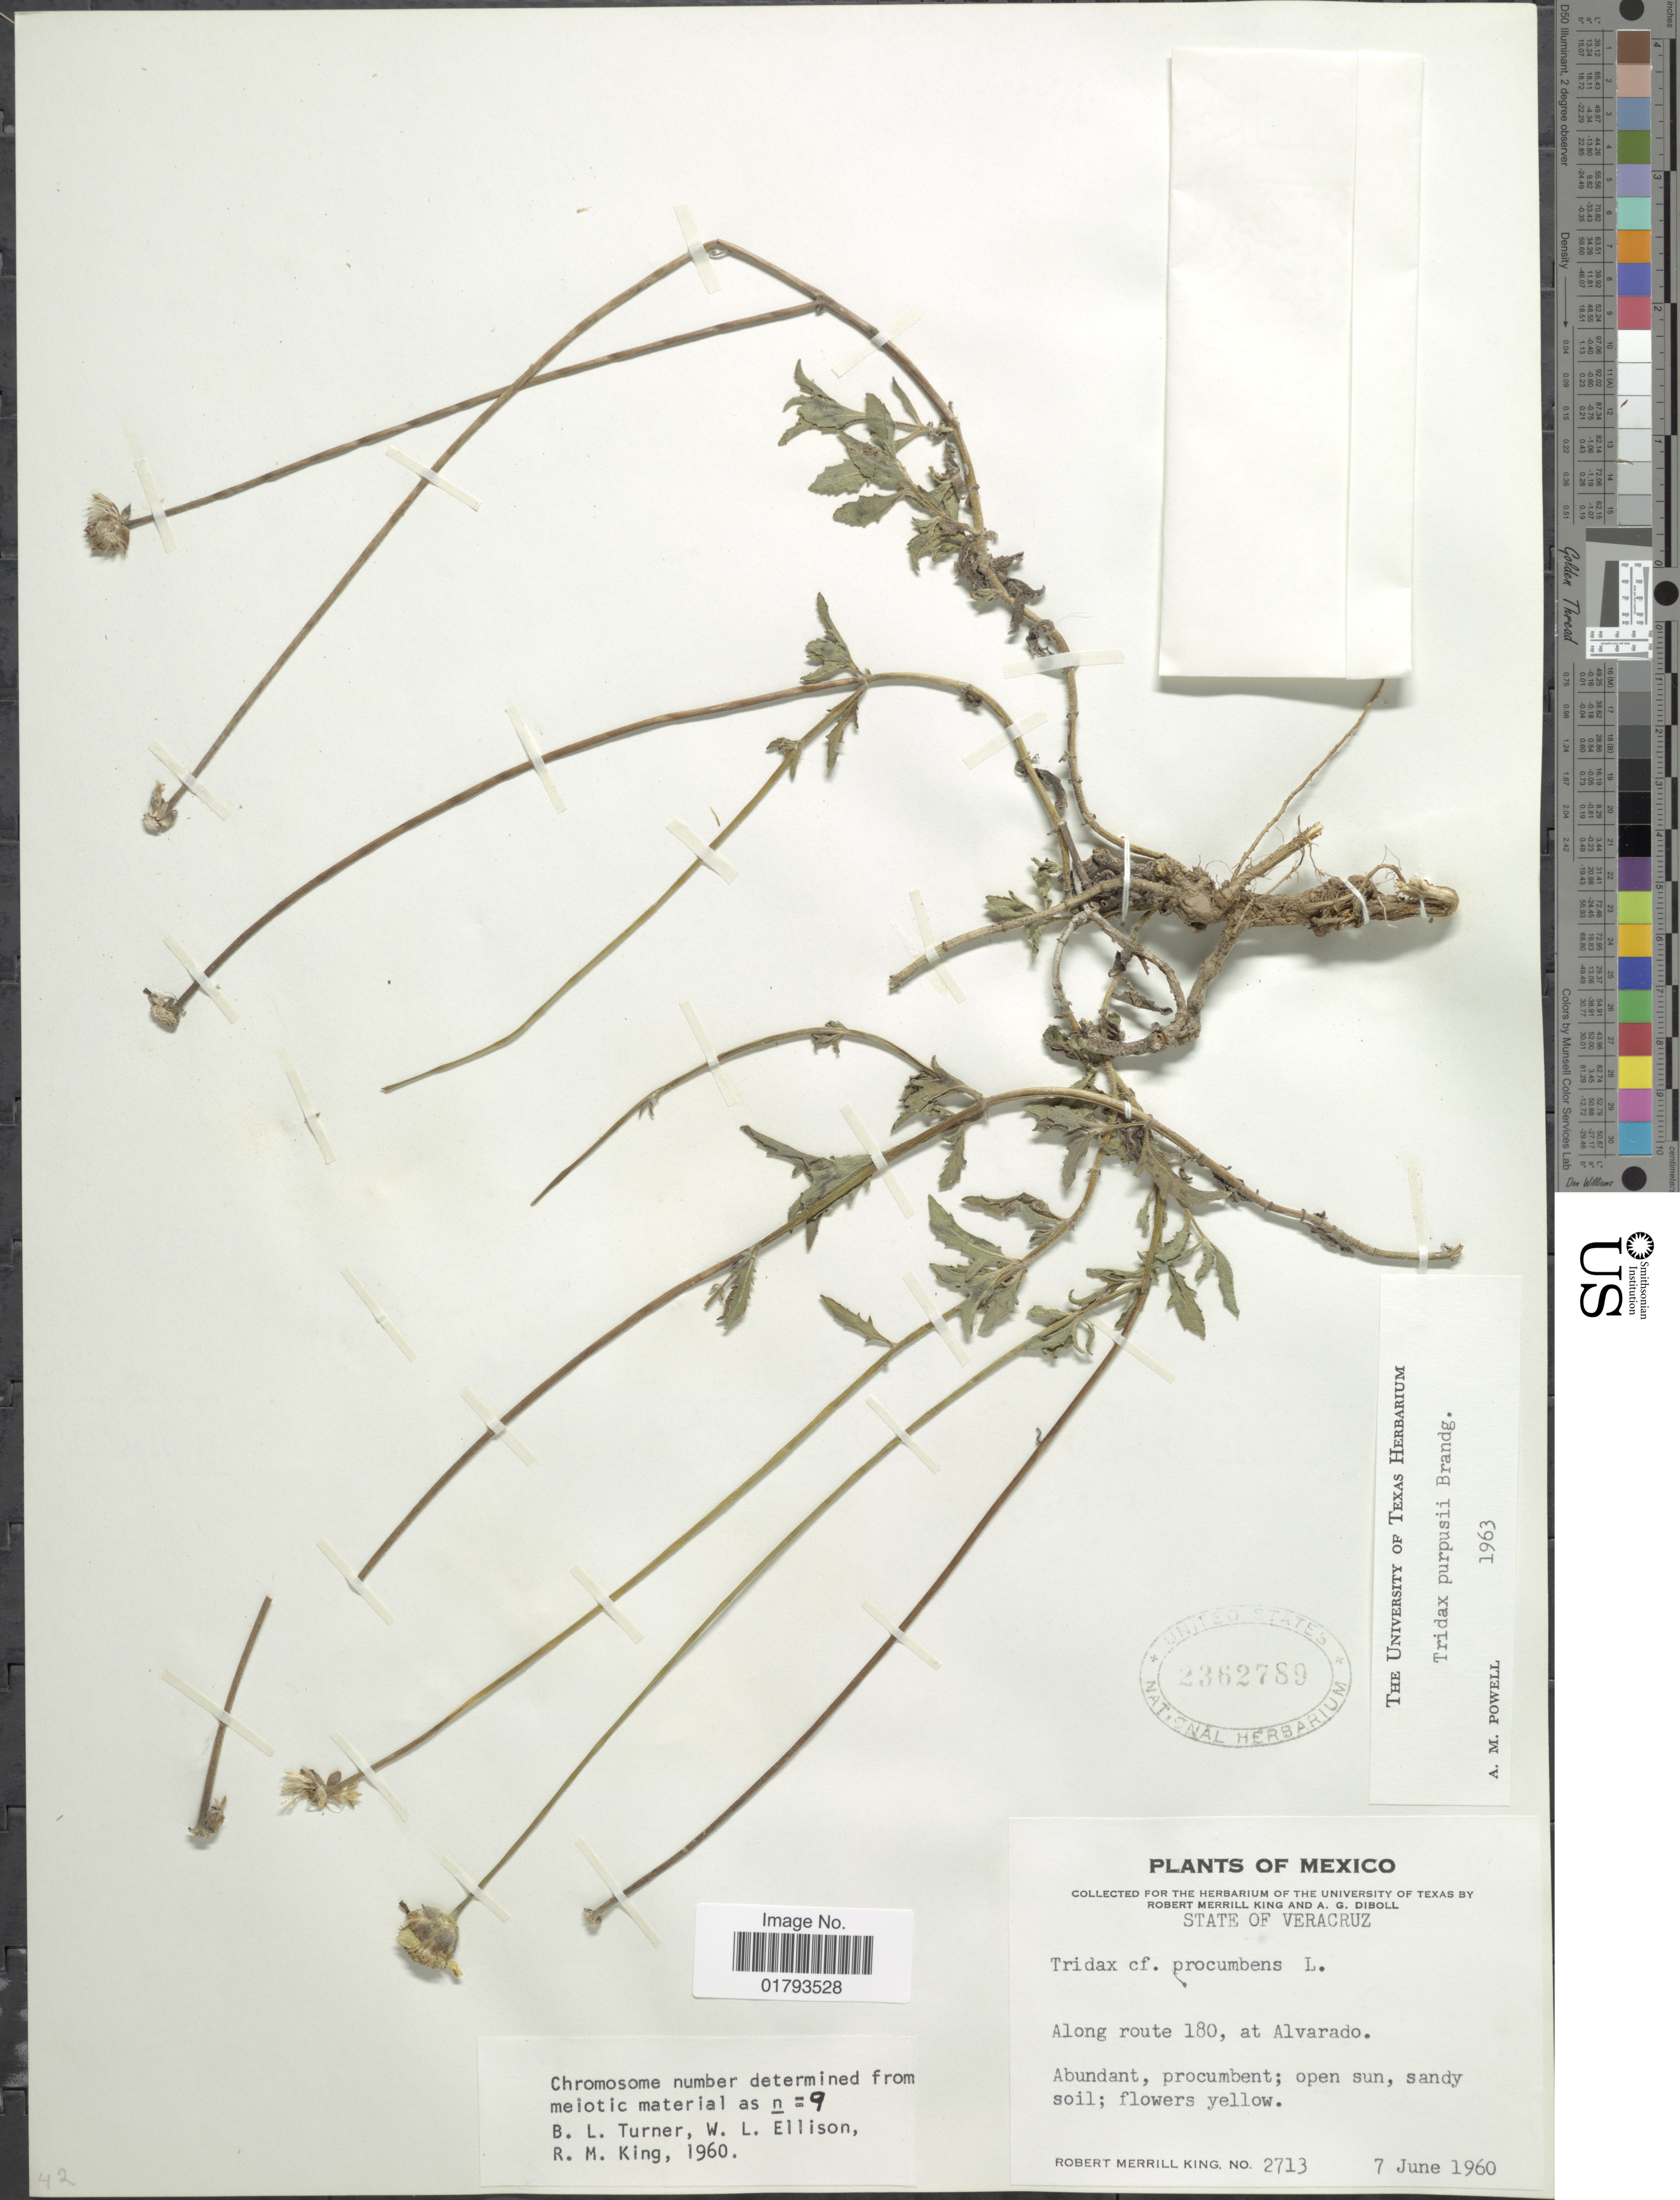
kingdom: Plantae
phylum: Tracheophyta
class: Magnoliopsida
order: Asterales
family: Asteraceae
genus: Tridax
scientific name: Tridax purpusii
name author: Brandg.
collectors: R. M. King & A. Diboll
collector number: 2713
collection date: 1960-06-07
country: Mexico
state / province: Veracruz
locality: State of Veracruz. Along route 180, at Alvarado.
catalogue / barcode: US 2362789